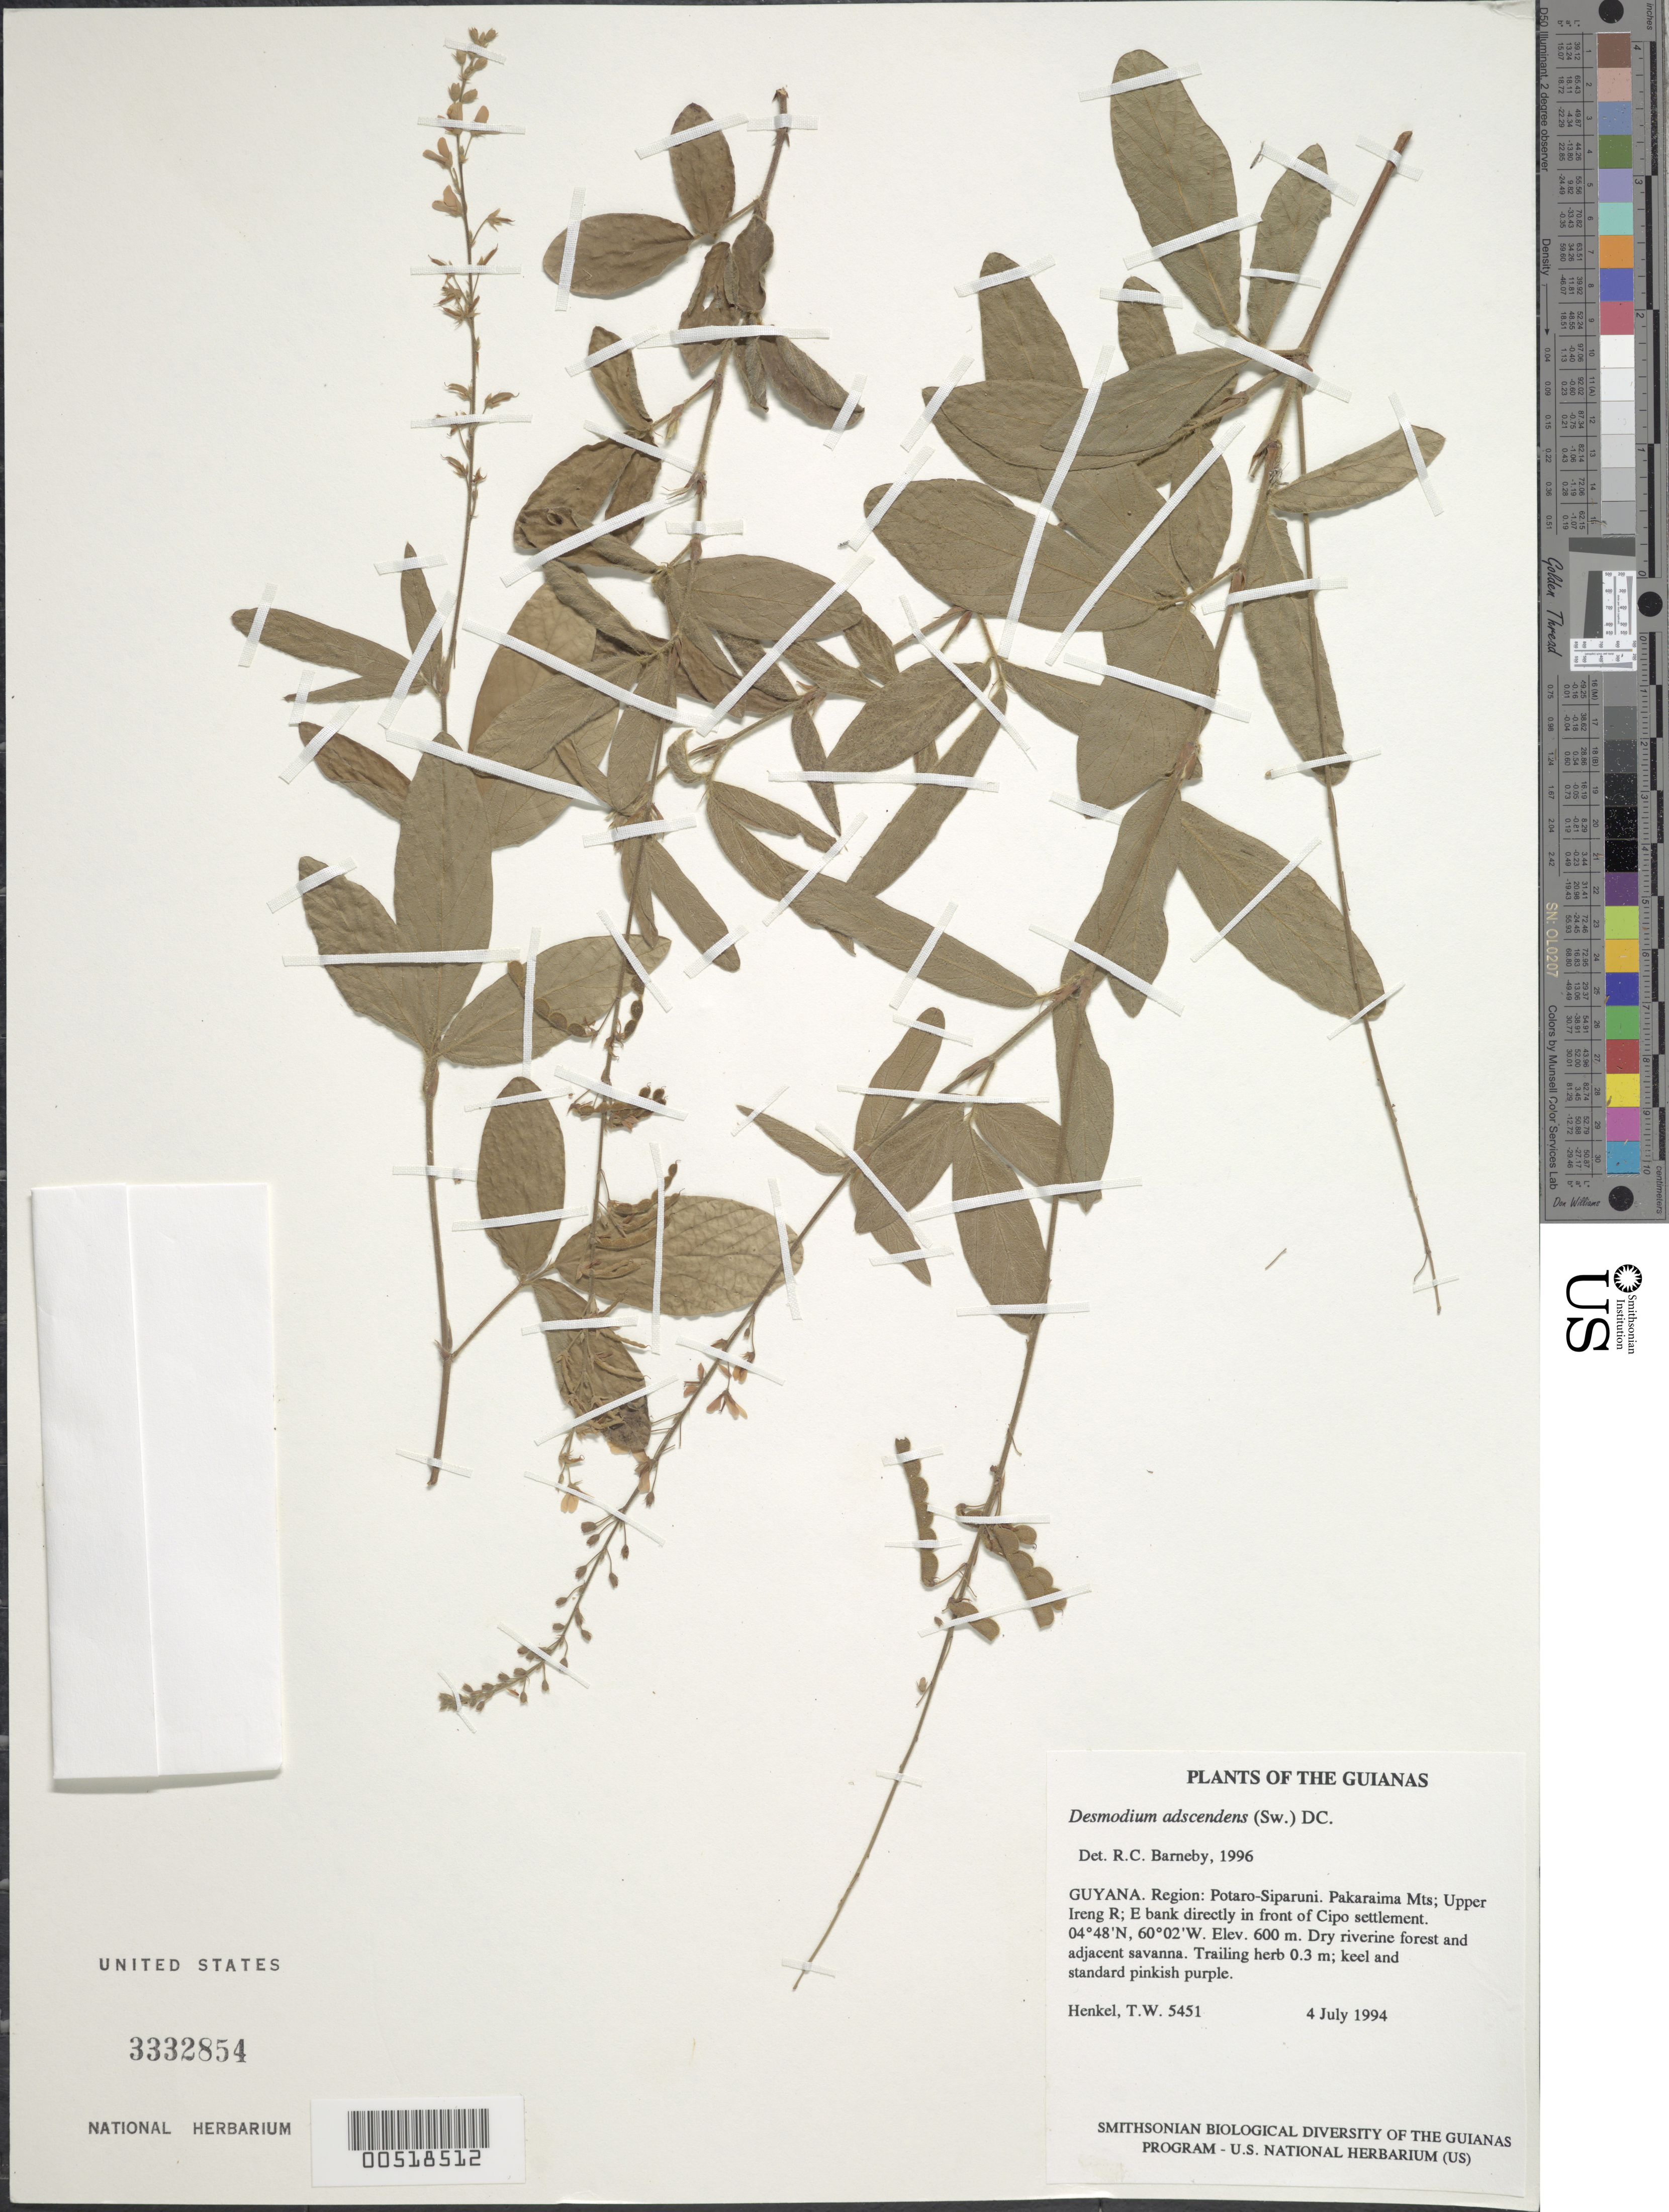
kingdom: Plantae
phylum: Tracheophyta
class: Magnoliopsida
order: Fabales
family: Fabaceae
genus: Grona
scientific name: Grona adscendens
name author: (Sw.) H. Ohashi & K. Ohashi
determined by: Strong, Mark T., (BOT), Smithsonian Institution - National Museum of Natural History (UNITED STATES)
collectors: T. Henkel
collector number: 5451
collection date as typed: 4 July 1994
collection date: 1994-07-04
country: Guyana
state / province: Potaro-Siparuni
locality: Pakaraima Mts; Upper Ireng R; E bank directly in front of Cipo settlement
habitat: Dry riverine forest and adjacent savanna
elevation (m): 600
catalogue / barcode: US 3332854